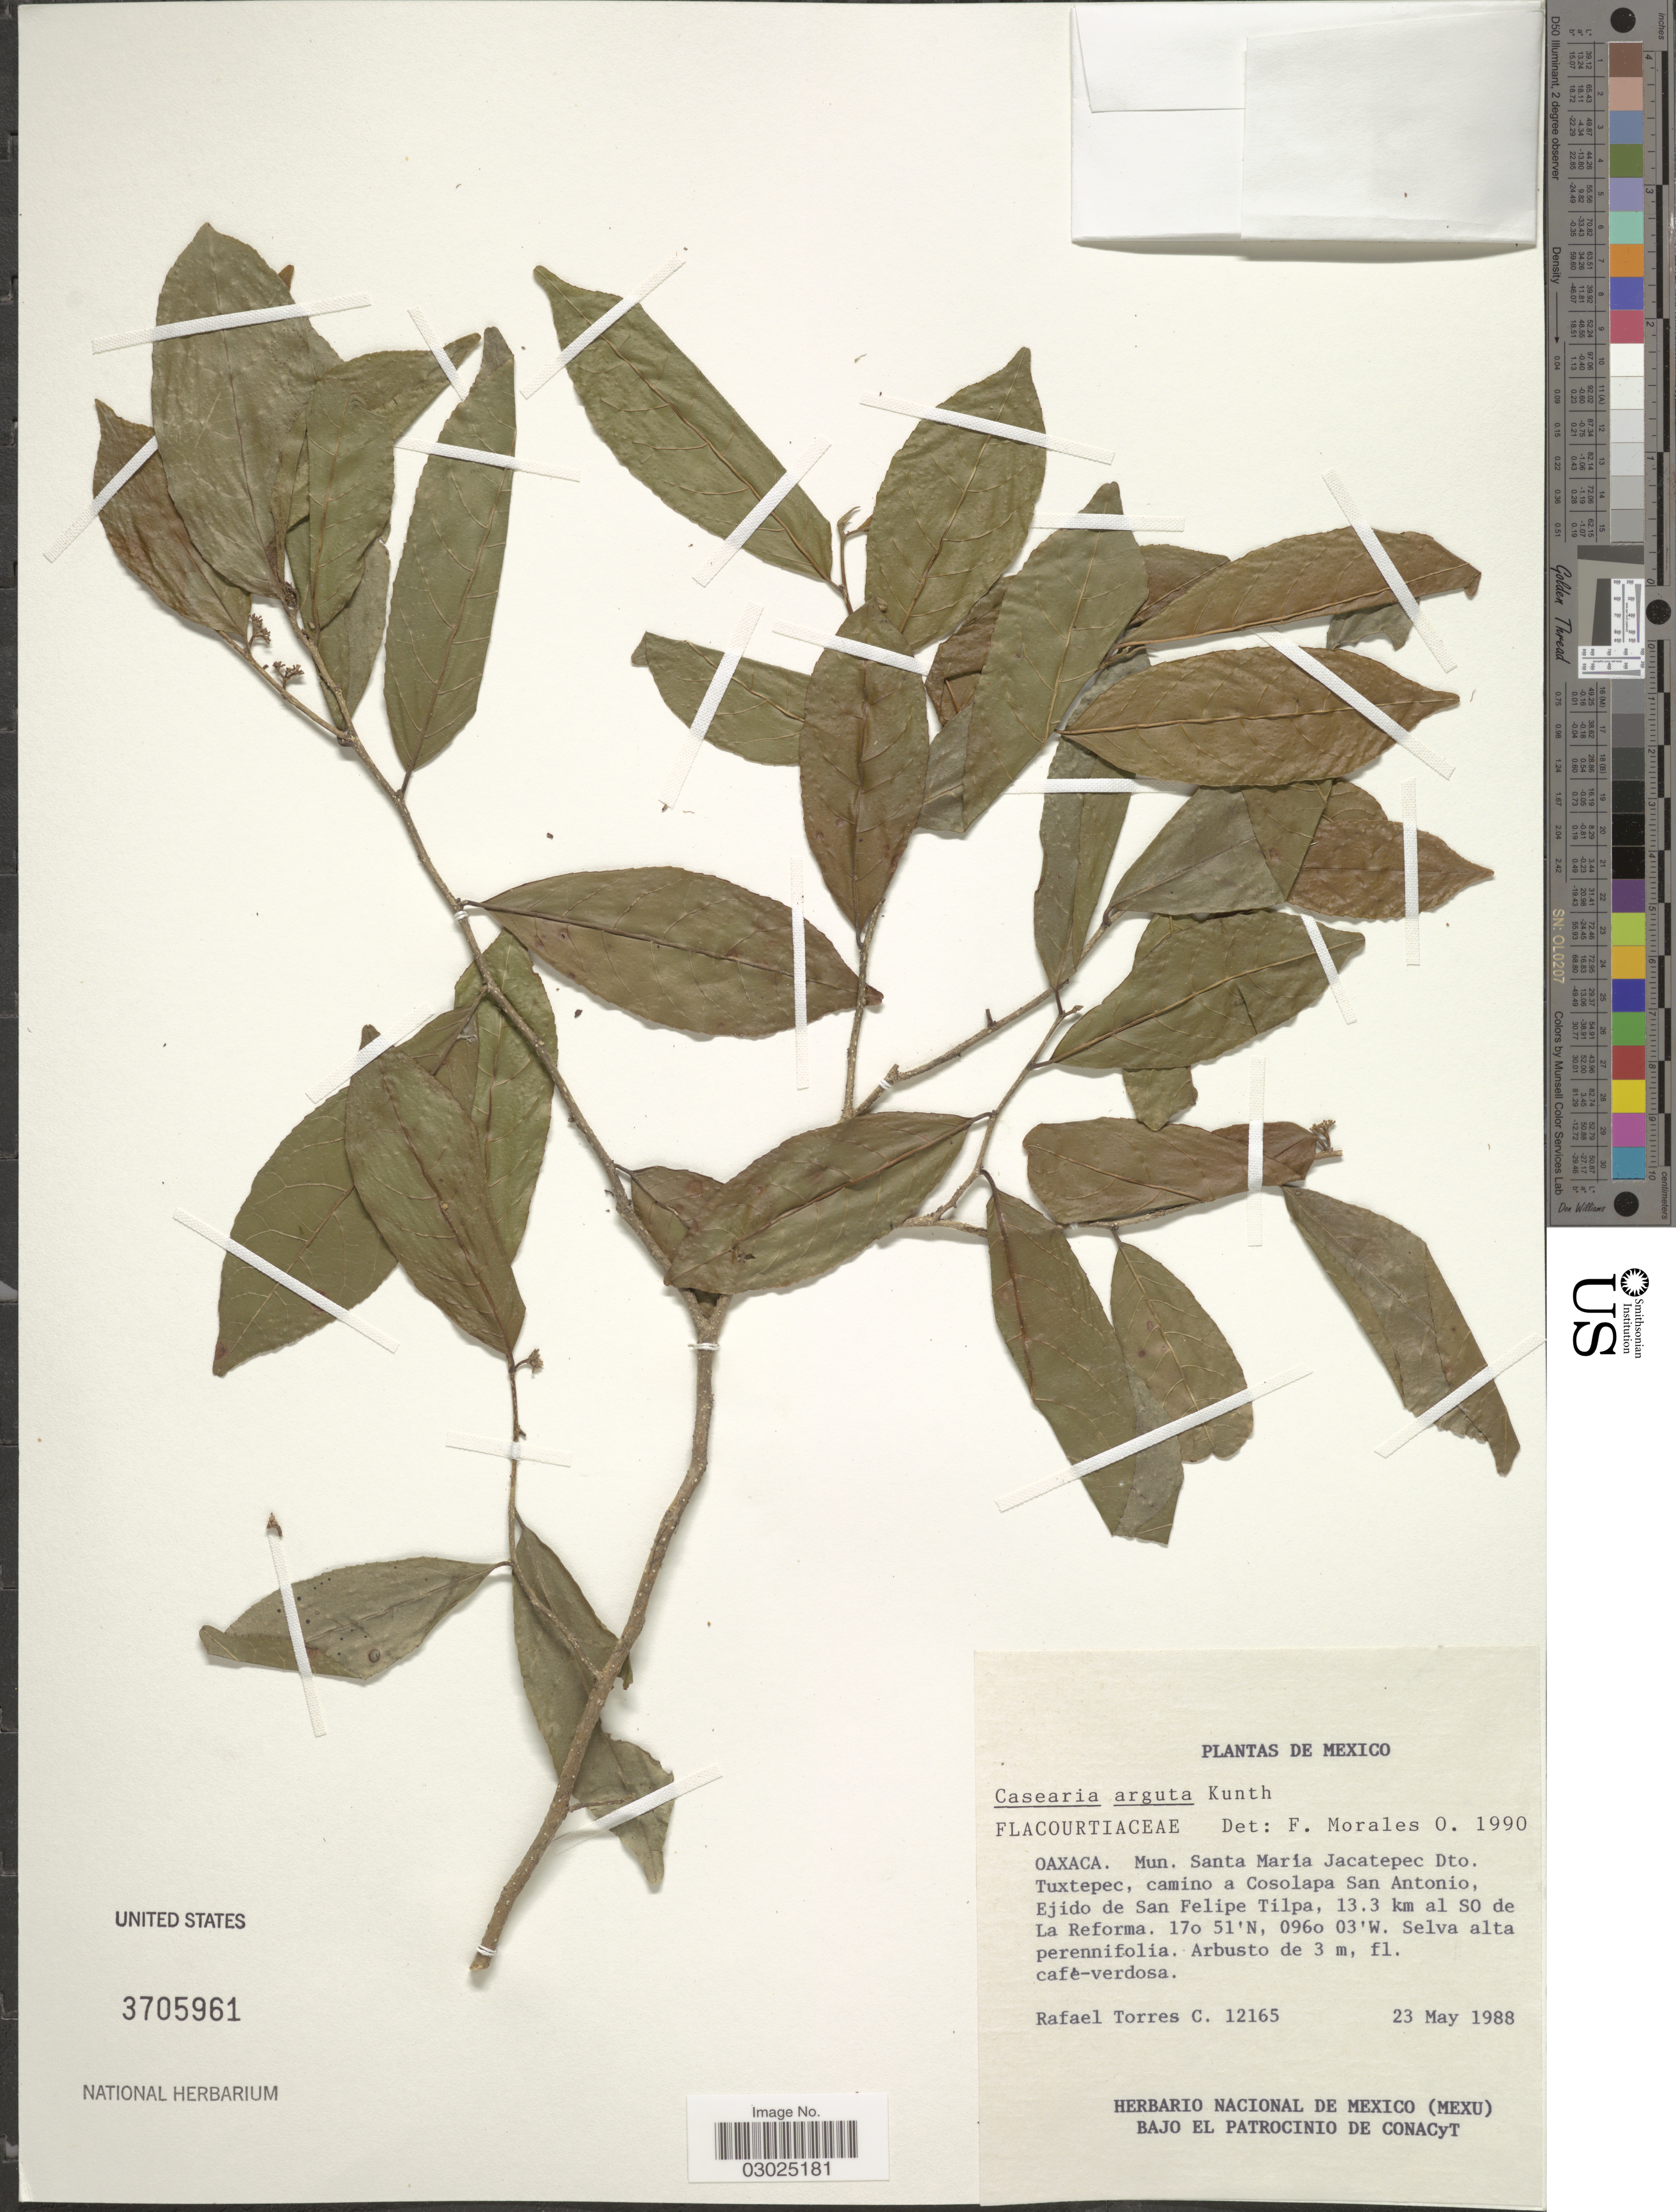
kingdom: Plantae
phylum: Tracheophyta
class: Magnoliopsida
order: Malpighiales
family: Salicaceae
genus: Casearia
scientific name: Casearia arguta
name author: Kunth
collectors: R. Torres C.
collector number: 12165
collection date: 1988-05-23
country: Mexico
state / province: Oaxaca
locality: Mun. Santa Maria Jacatepec Dto. Tuxtepec, camino a Cosolapa San Antonio, Ejido de San Felipe Tilpa, 13.3 km al SO de la Reforma.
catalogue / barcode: US 3705961